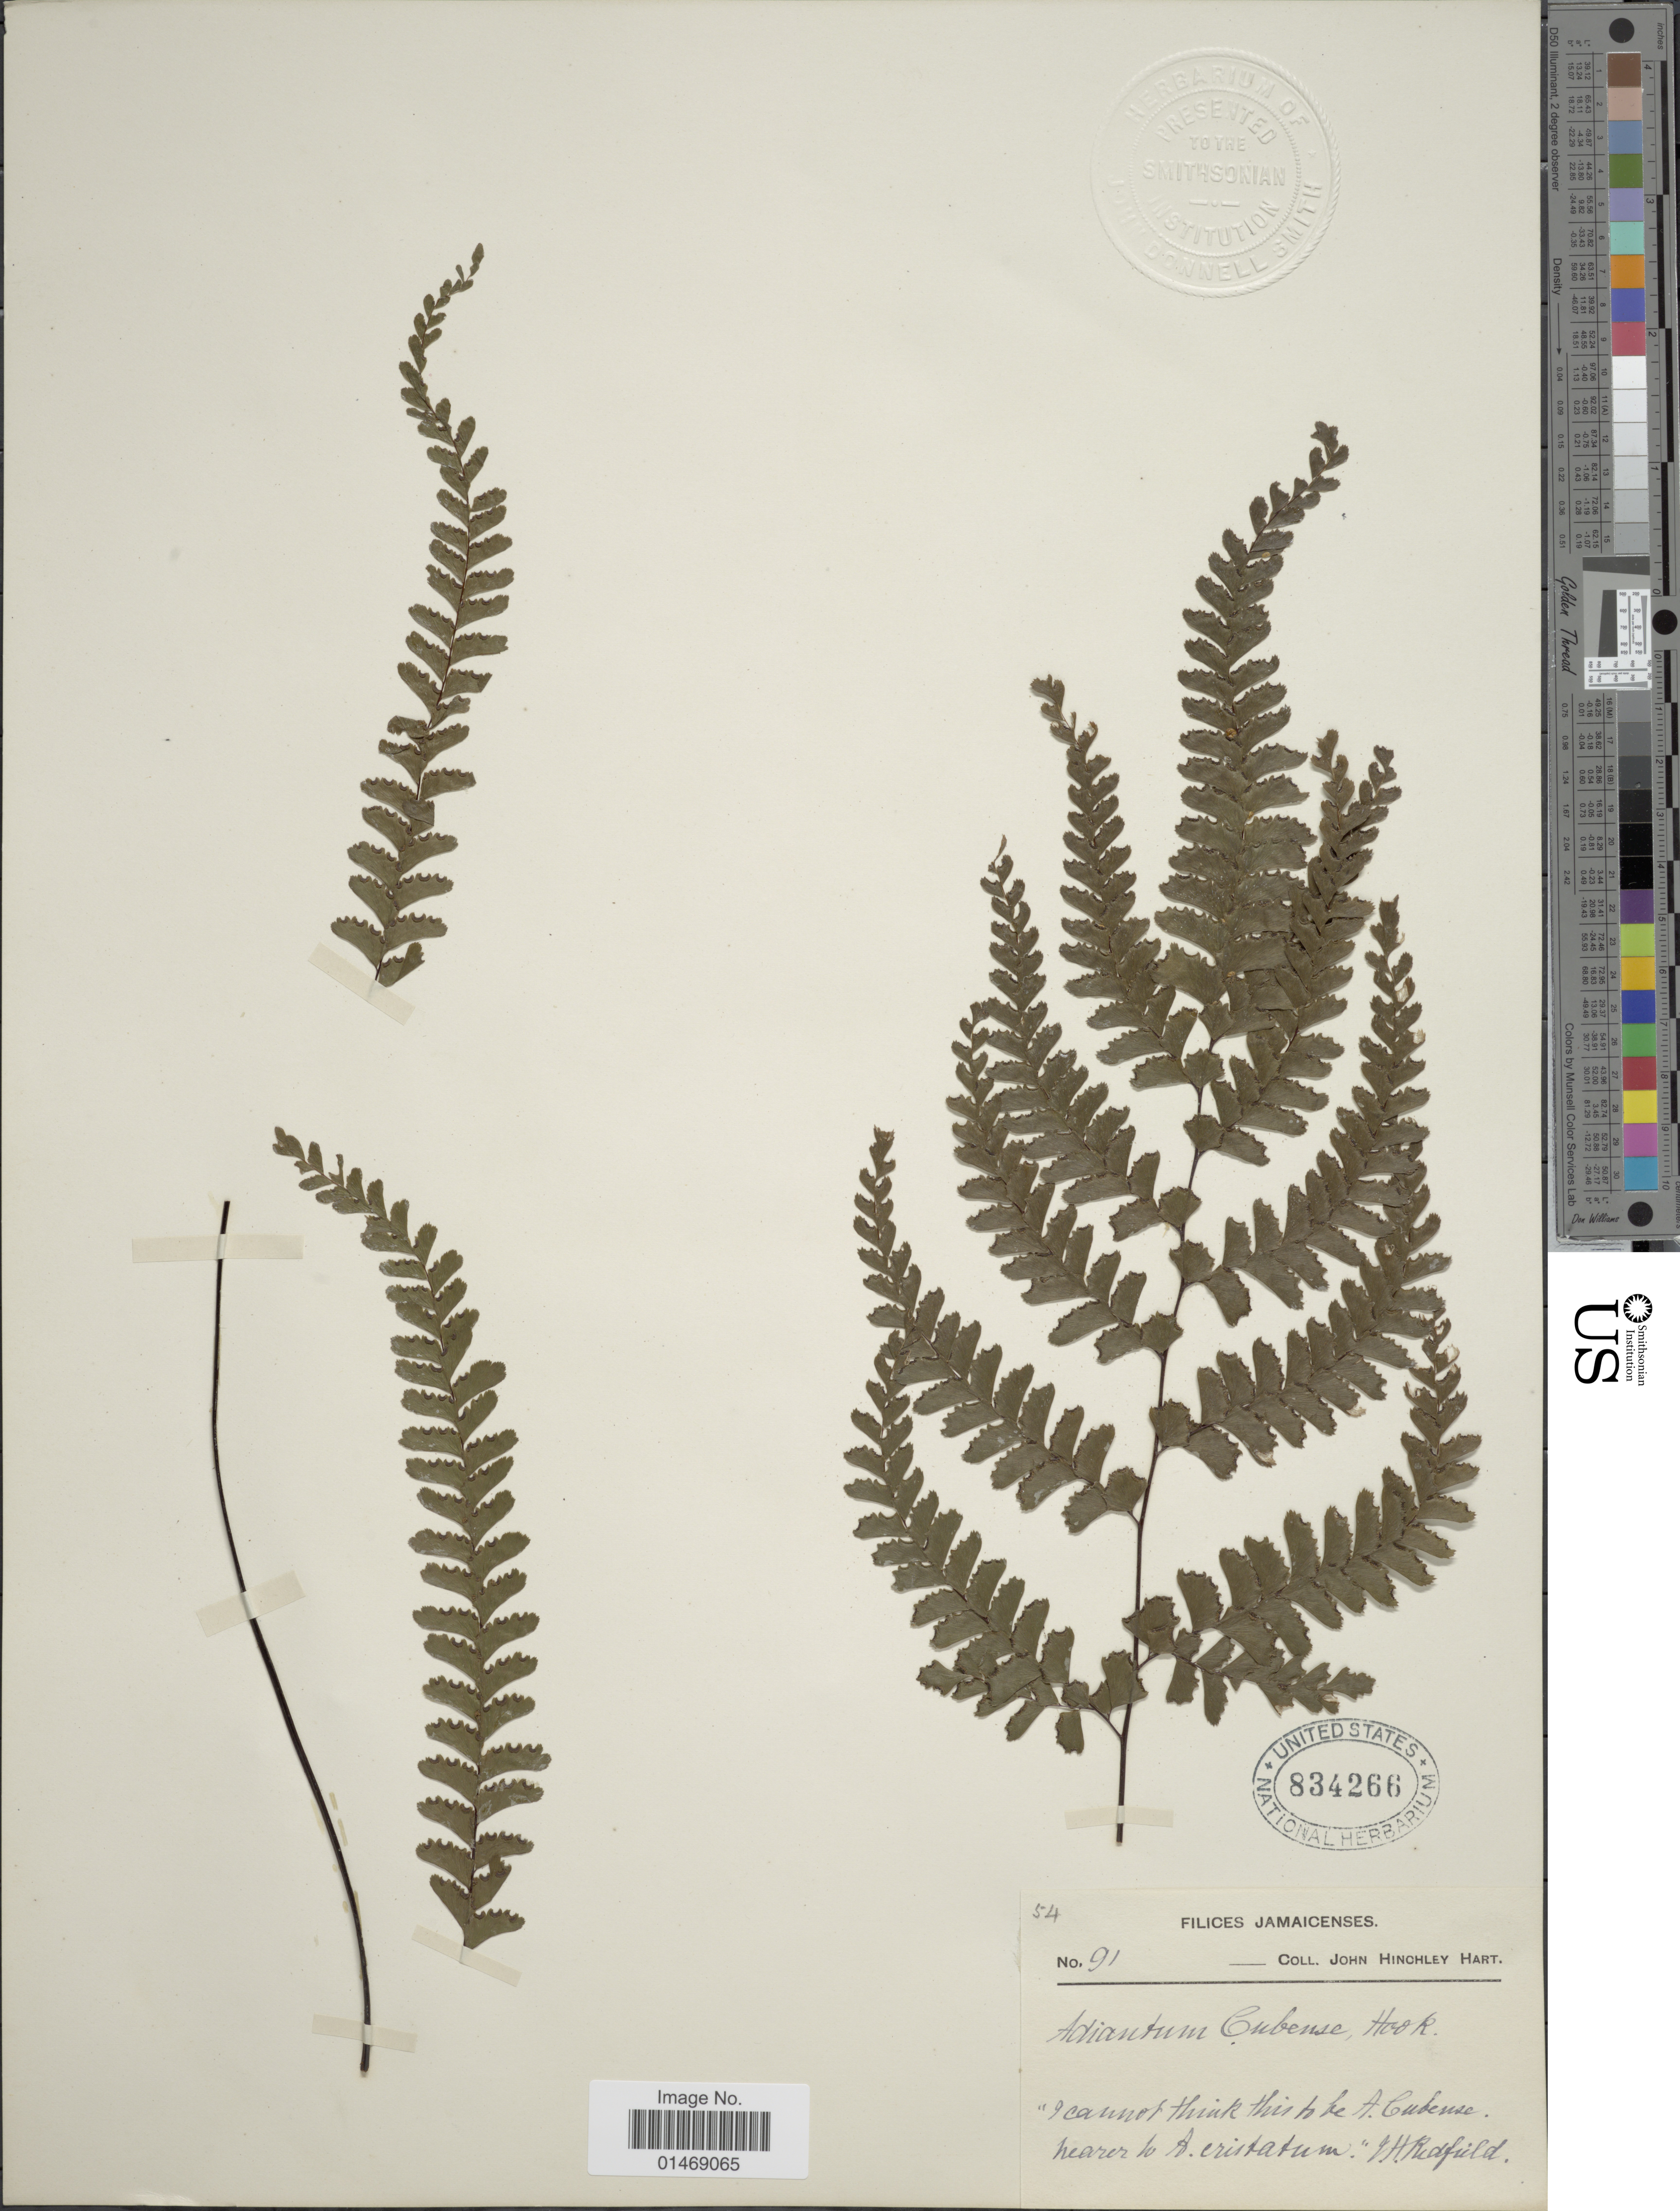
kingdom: Plantae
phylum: Tracheophyta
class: Polypodiopsida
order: Polypodiales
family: Pteridaceae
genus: Adiantum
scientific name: Adiantum melanoleucum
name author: Willd.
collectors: J. H. Hart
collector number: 91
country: Jamaica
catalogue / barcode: US 834266